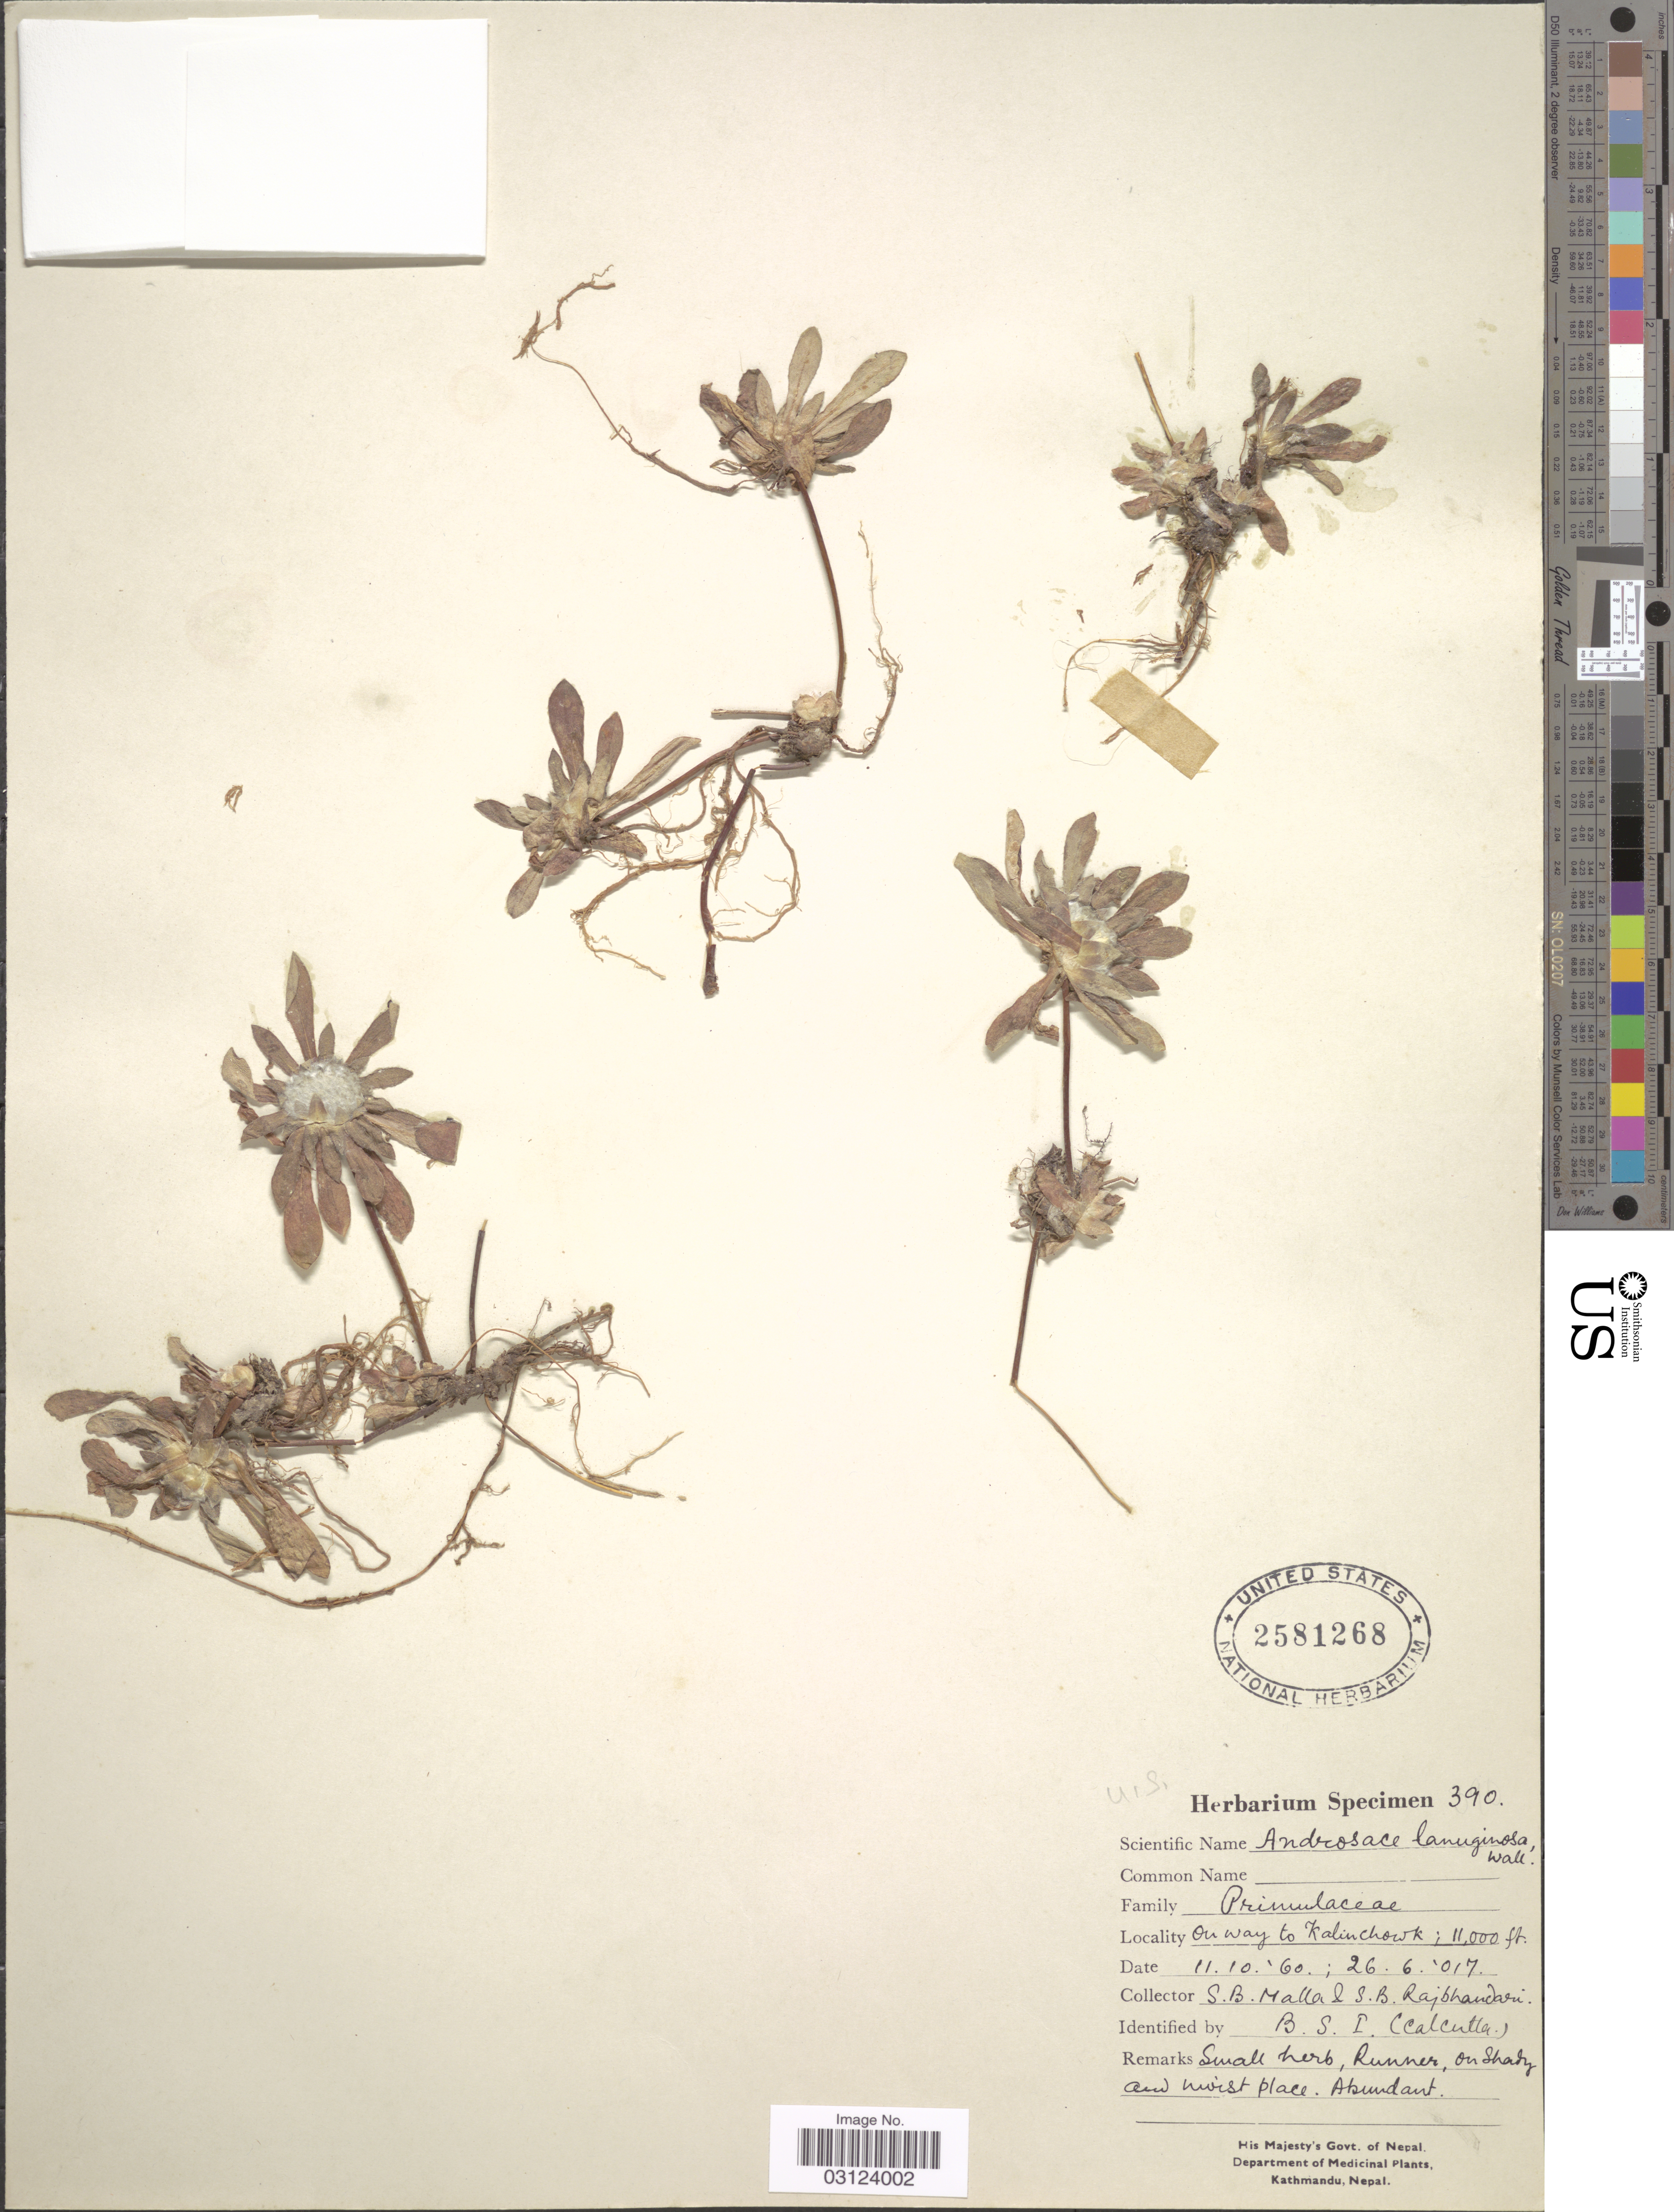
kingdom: Plantae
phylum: Tracheophyta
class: Magnoliopsida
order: Ericales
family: Primulaceae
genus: Androsace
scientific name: Androsace lanuginosa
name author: Wall.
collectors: S. Malla & S. Rajbhandari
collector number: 390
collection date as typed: Transcribed d/m/y: 11/10/60 to 26/6/17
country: Nepal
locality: On way to Kalinchowk.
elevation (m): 3353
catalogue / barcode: US 2581268